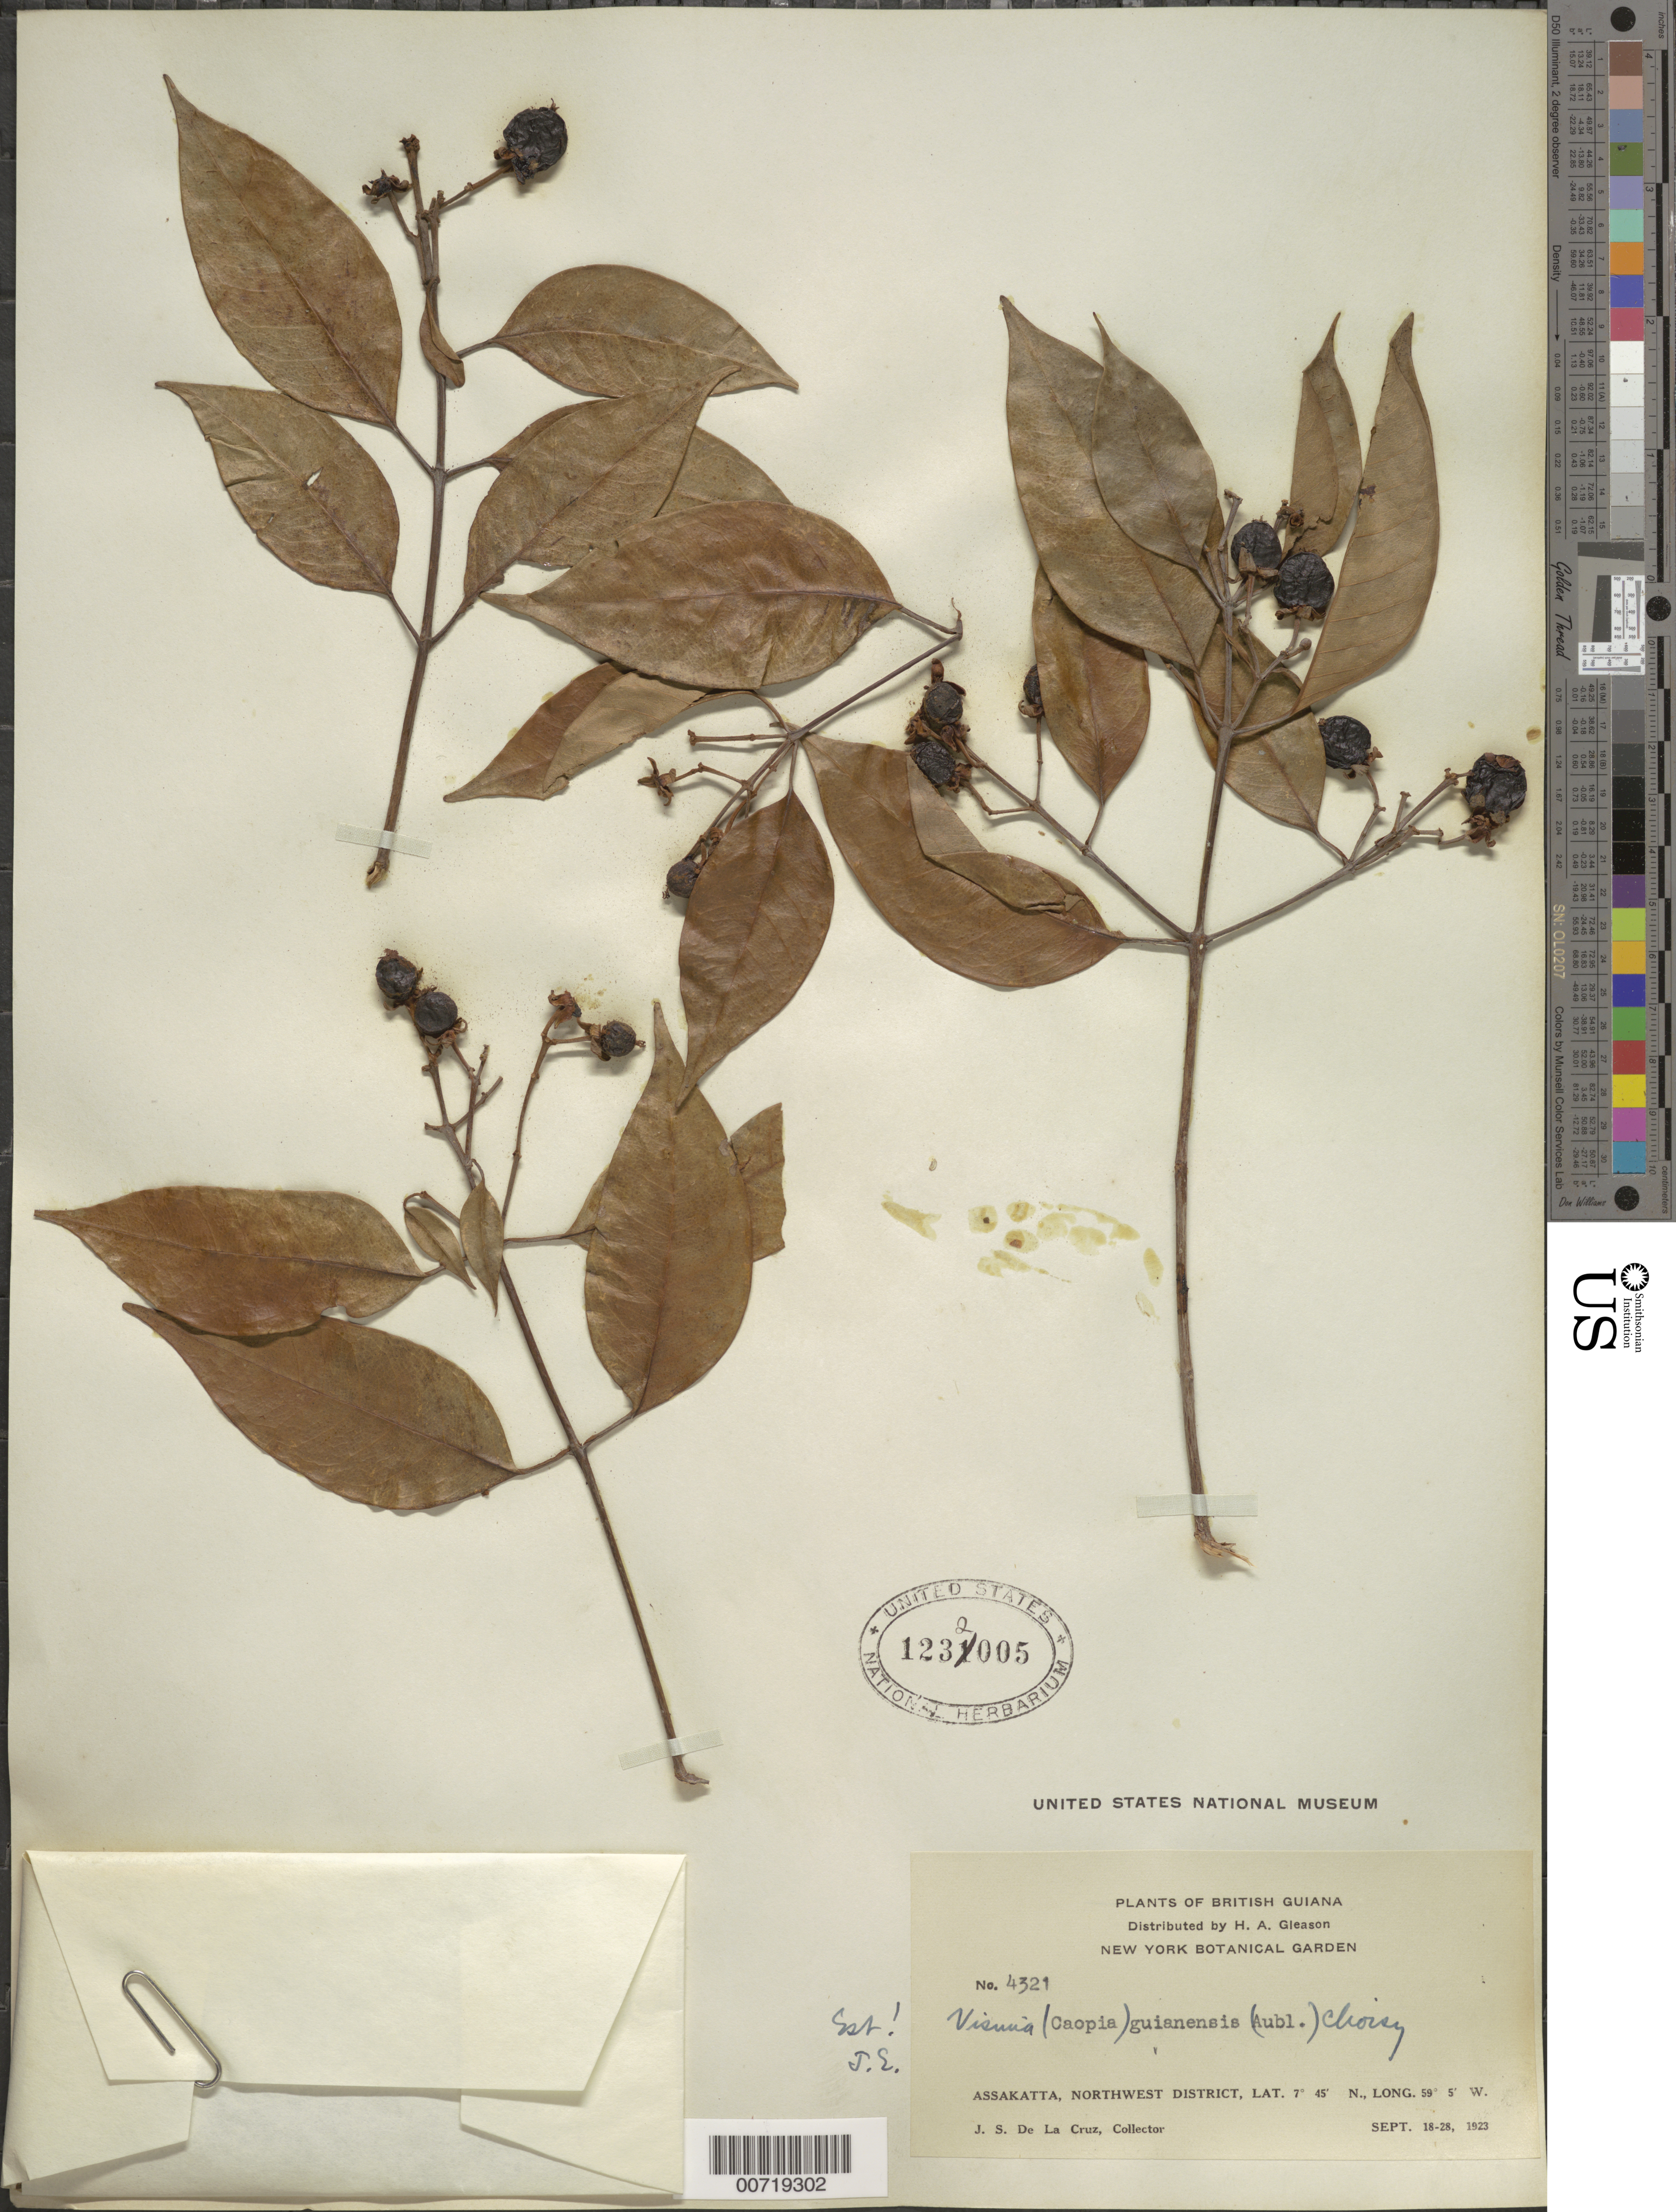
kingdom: Plantae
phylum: Tracheophyta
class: Magnoliopsida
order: Malpighiales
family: Hypericaceae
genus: Vismia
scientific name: Vismia guianensis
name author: (Aubl.) Pers.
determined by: Ewan, J. A.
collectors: J. S. de la Cruz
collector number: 4321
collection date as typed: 18-Sep-23 to 28-Sep-23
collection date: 1923-09-18/1923-09-28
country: Guyana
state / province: Barima-Waini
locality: Assakatta, NW District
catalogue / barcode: US 1232005